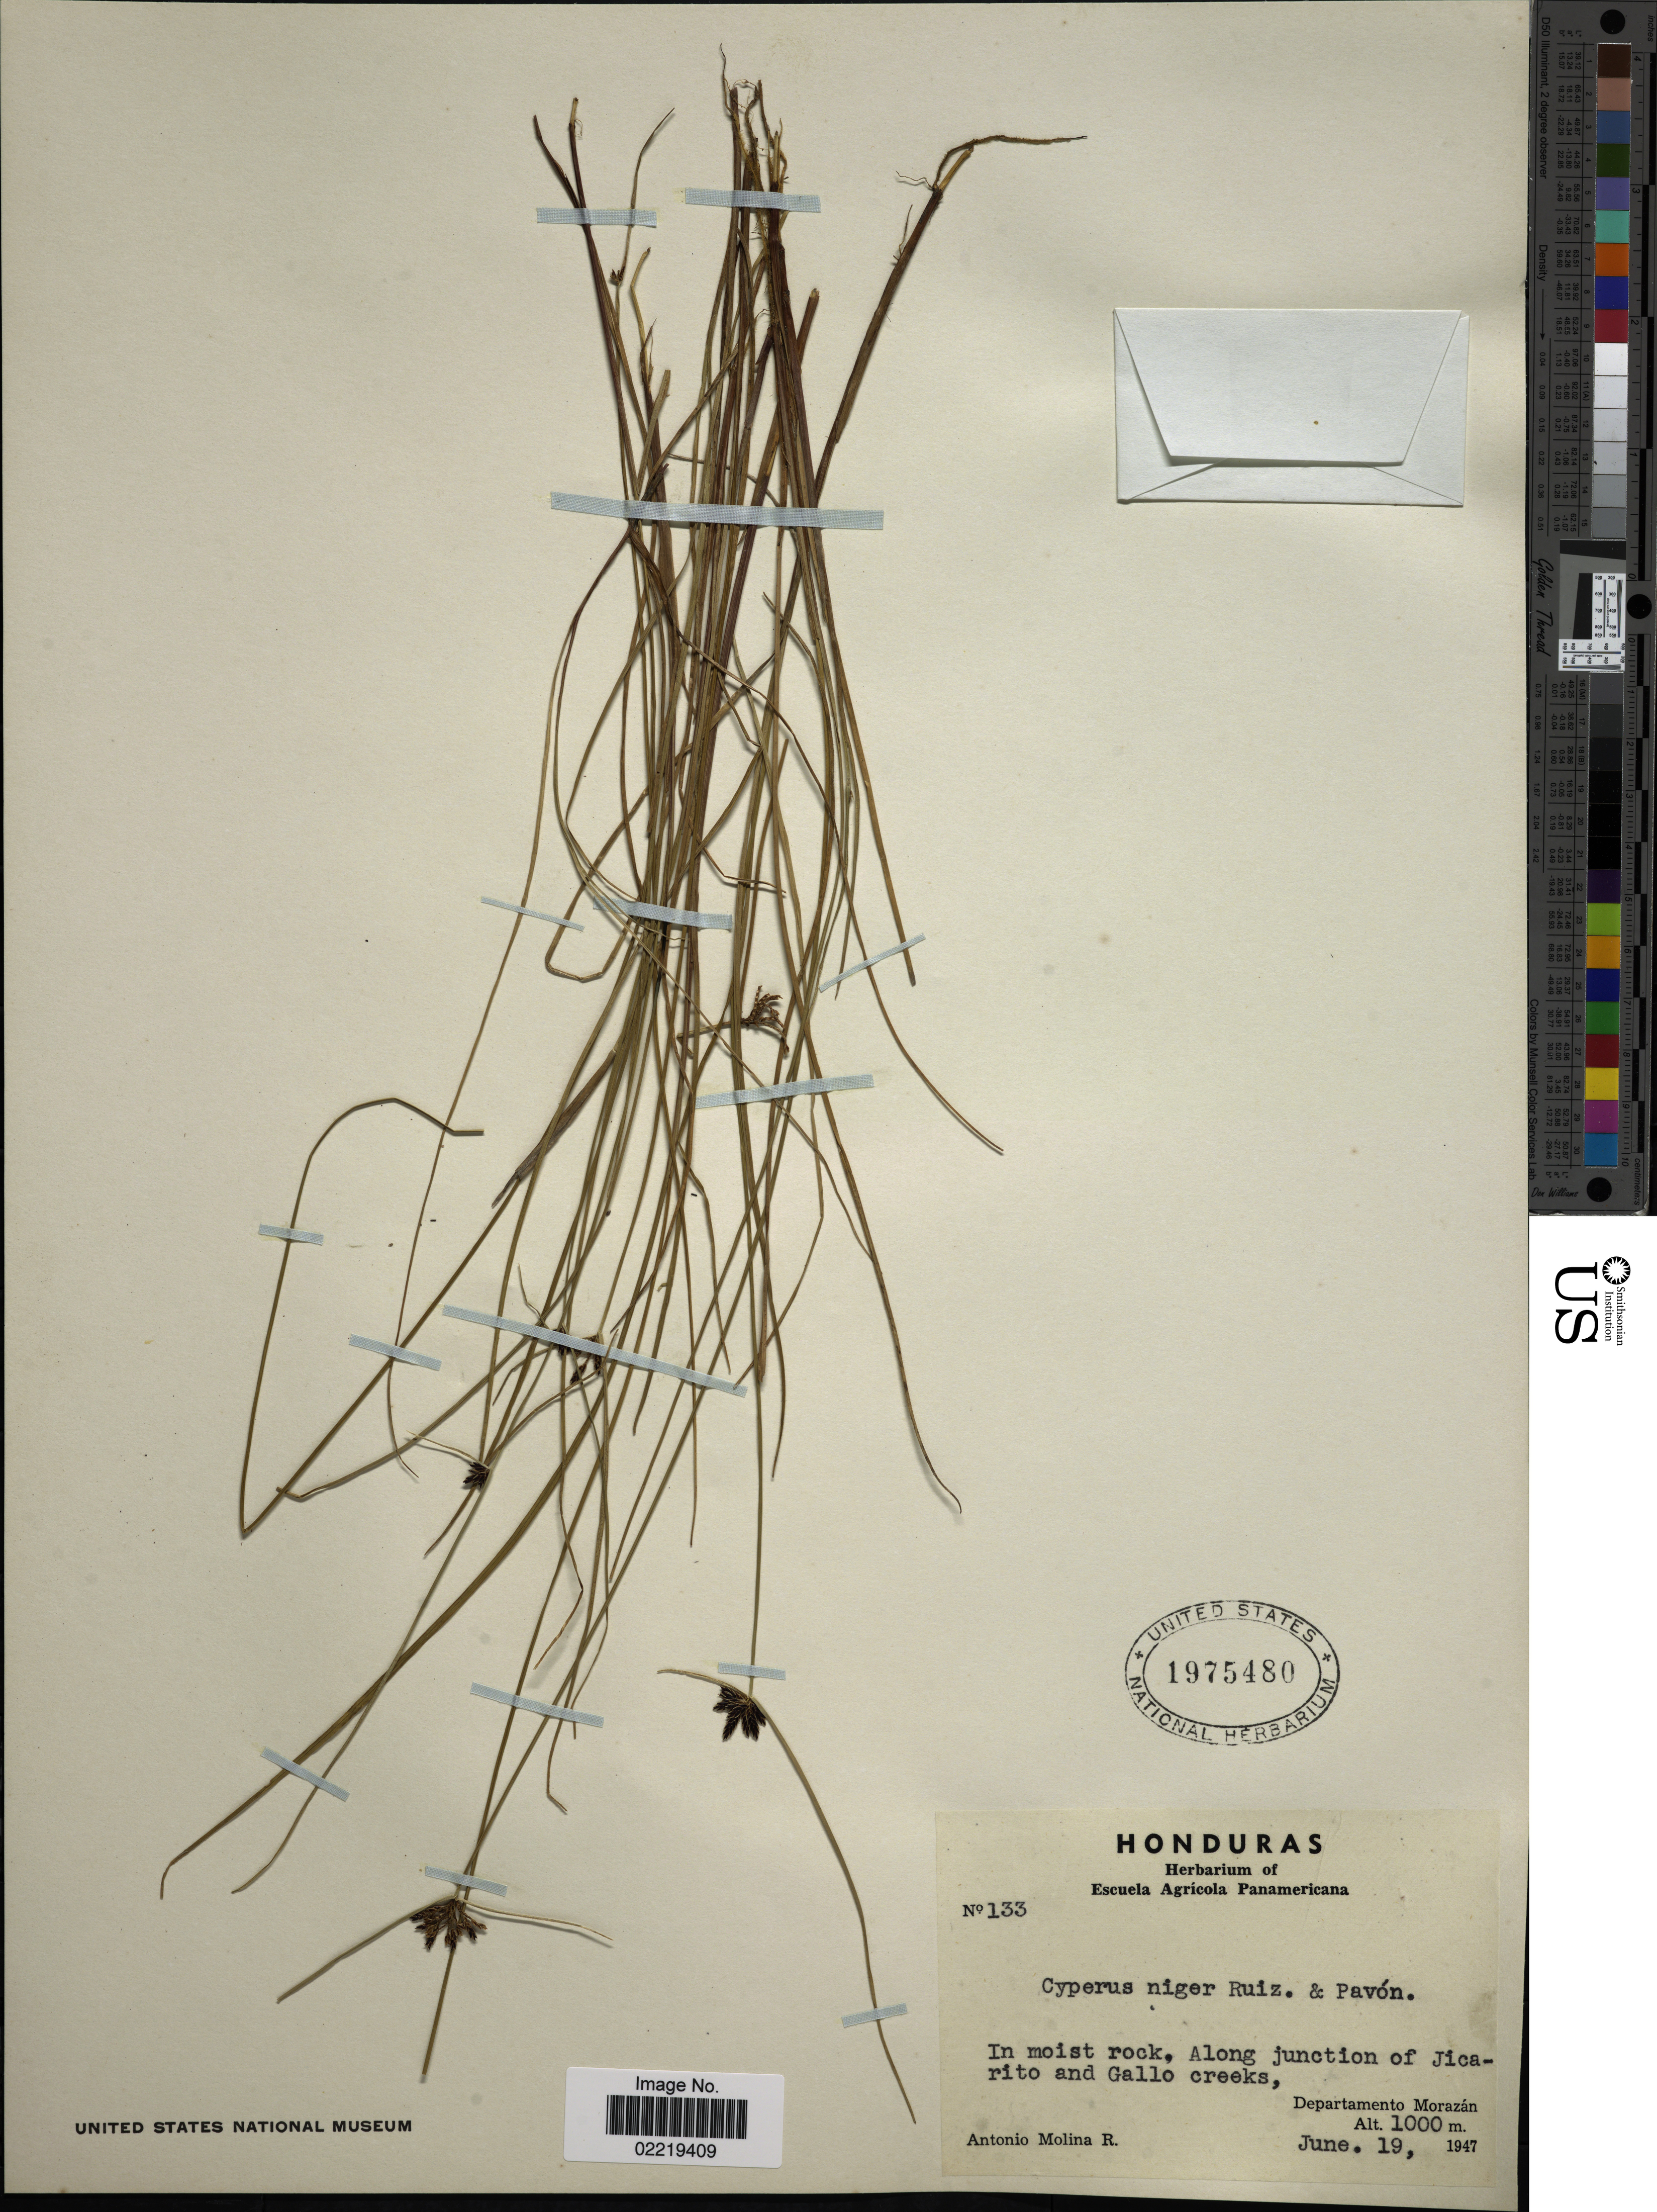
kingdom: Plantae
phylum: Tracheophyta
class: Liliopsida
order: Poales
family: Cyperaceae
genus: Cyperus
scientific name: Cyperus niger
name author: Ruiz & Pav.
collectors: A. Molina R.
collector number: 133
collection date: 1947-06-19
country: Honduras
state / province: Fco. Morazán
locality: Along junction of Jicarito and Gallo creeks, Departamento Morazan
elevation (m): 1000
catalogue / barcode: US 1975480